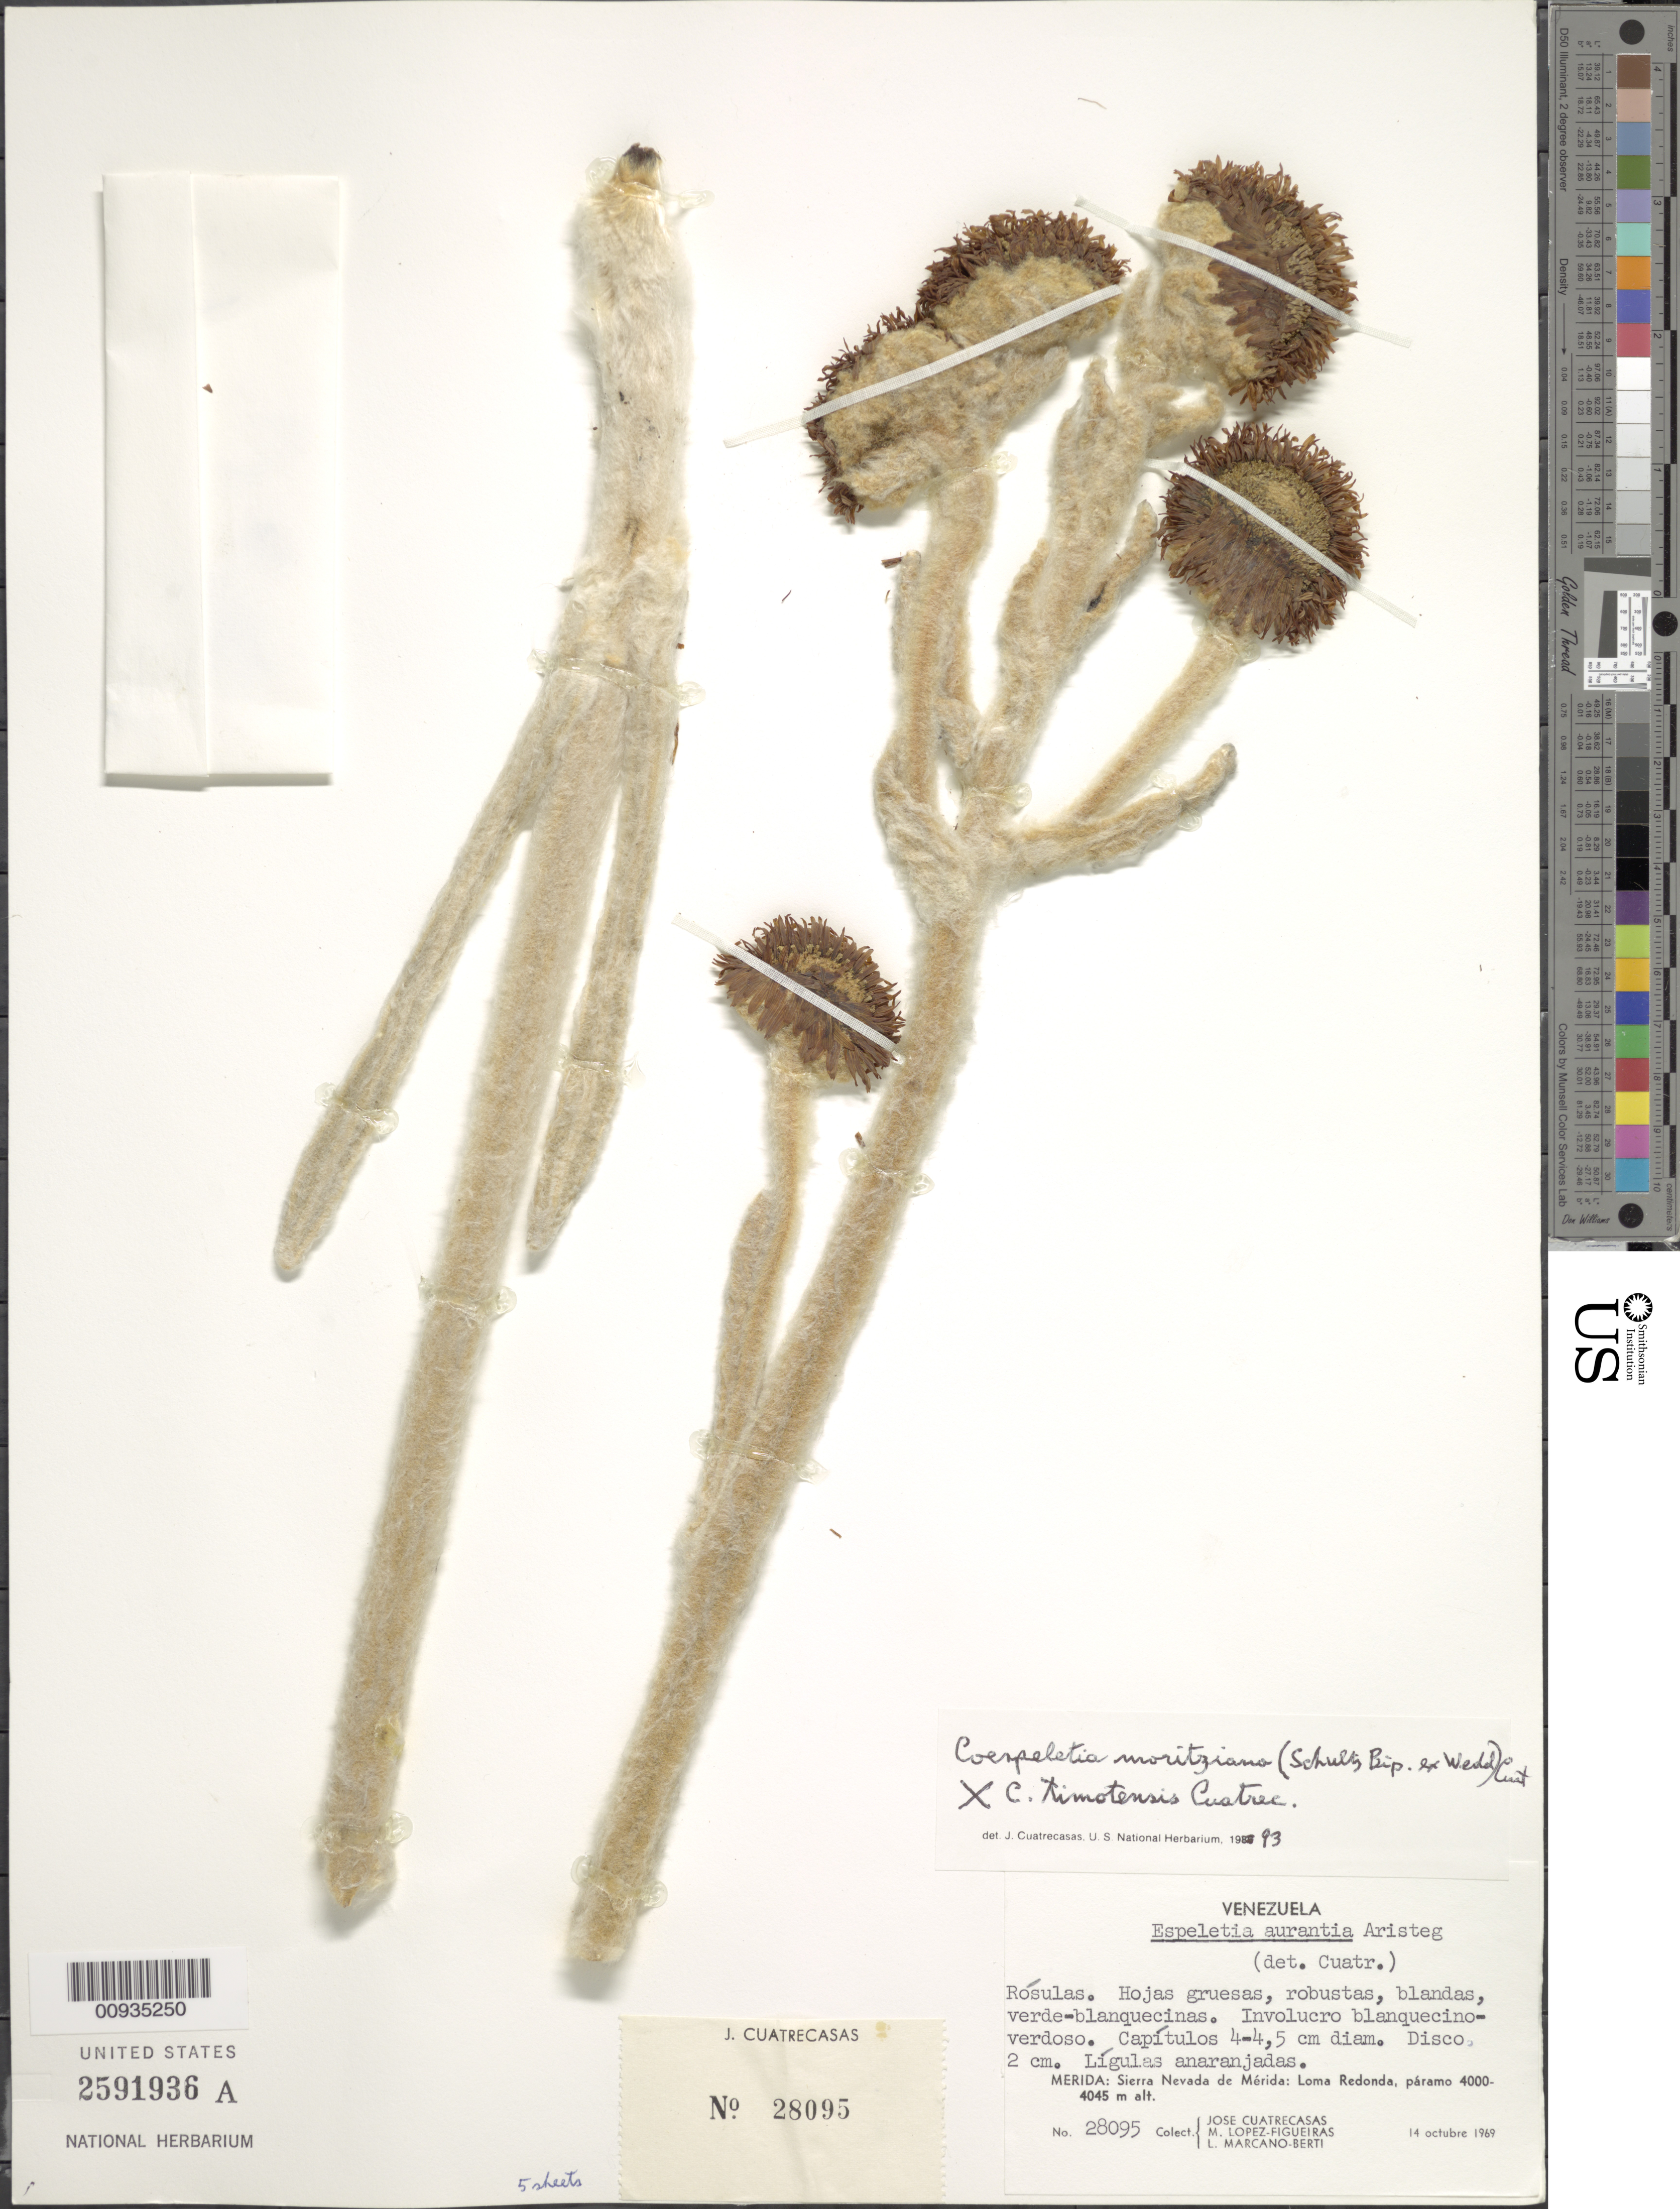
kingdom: Plantae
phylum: Tracheophyta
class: Magnoliopsida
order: Asterales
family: Asteraceae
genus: Coespeletia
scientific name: Coespeletia moritziana x C. timotensis (Cuatrec.) Cuatrec.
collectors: J. Cuatrecasas, M. López Figueiras & L. Marcano-Berti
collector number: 28095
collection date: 1969-10-14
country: Venezuela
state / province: Mérida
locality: Sierra Nevada de Merida: Lona Redonda, paramo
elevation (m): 4000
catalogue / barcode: US 2591936A